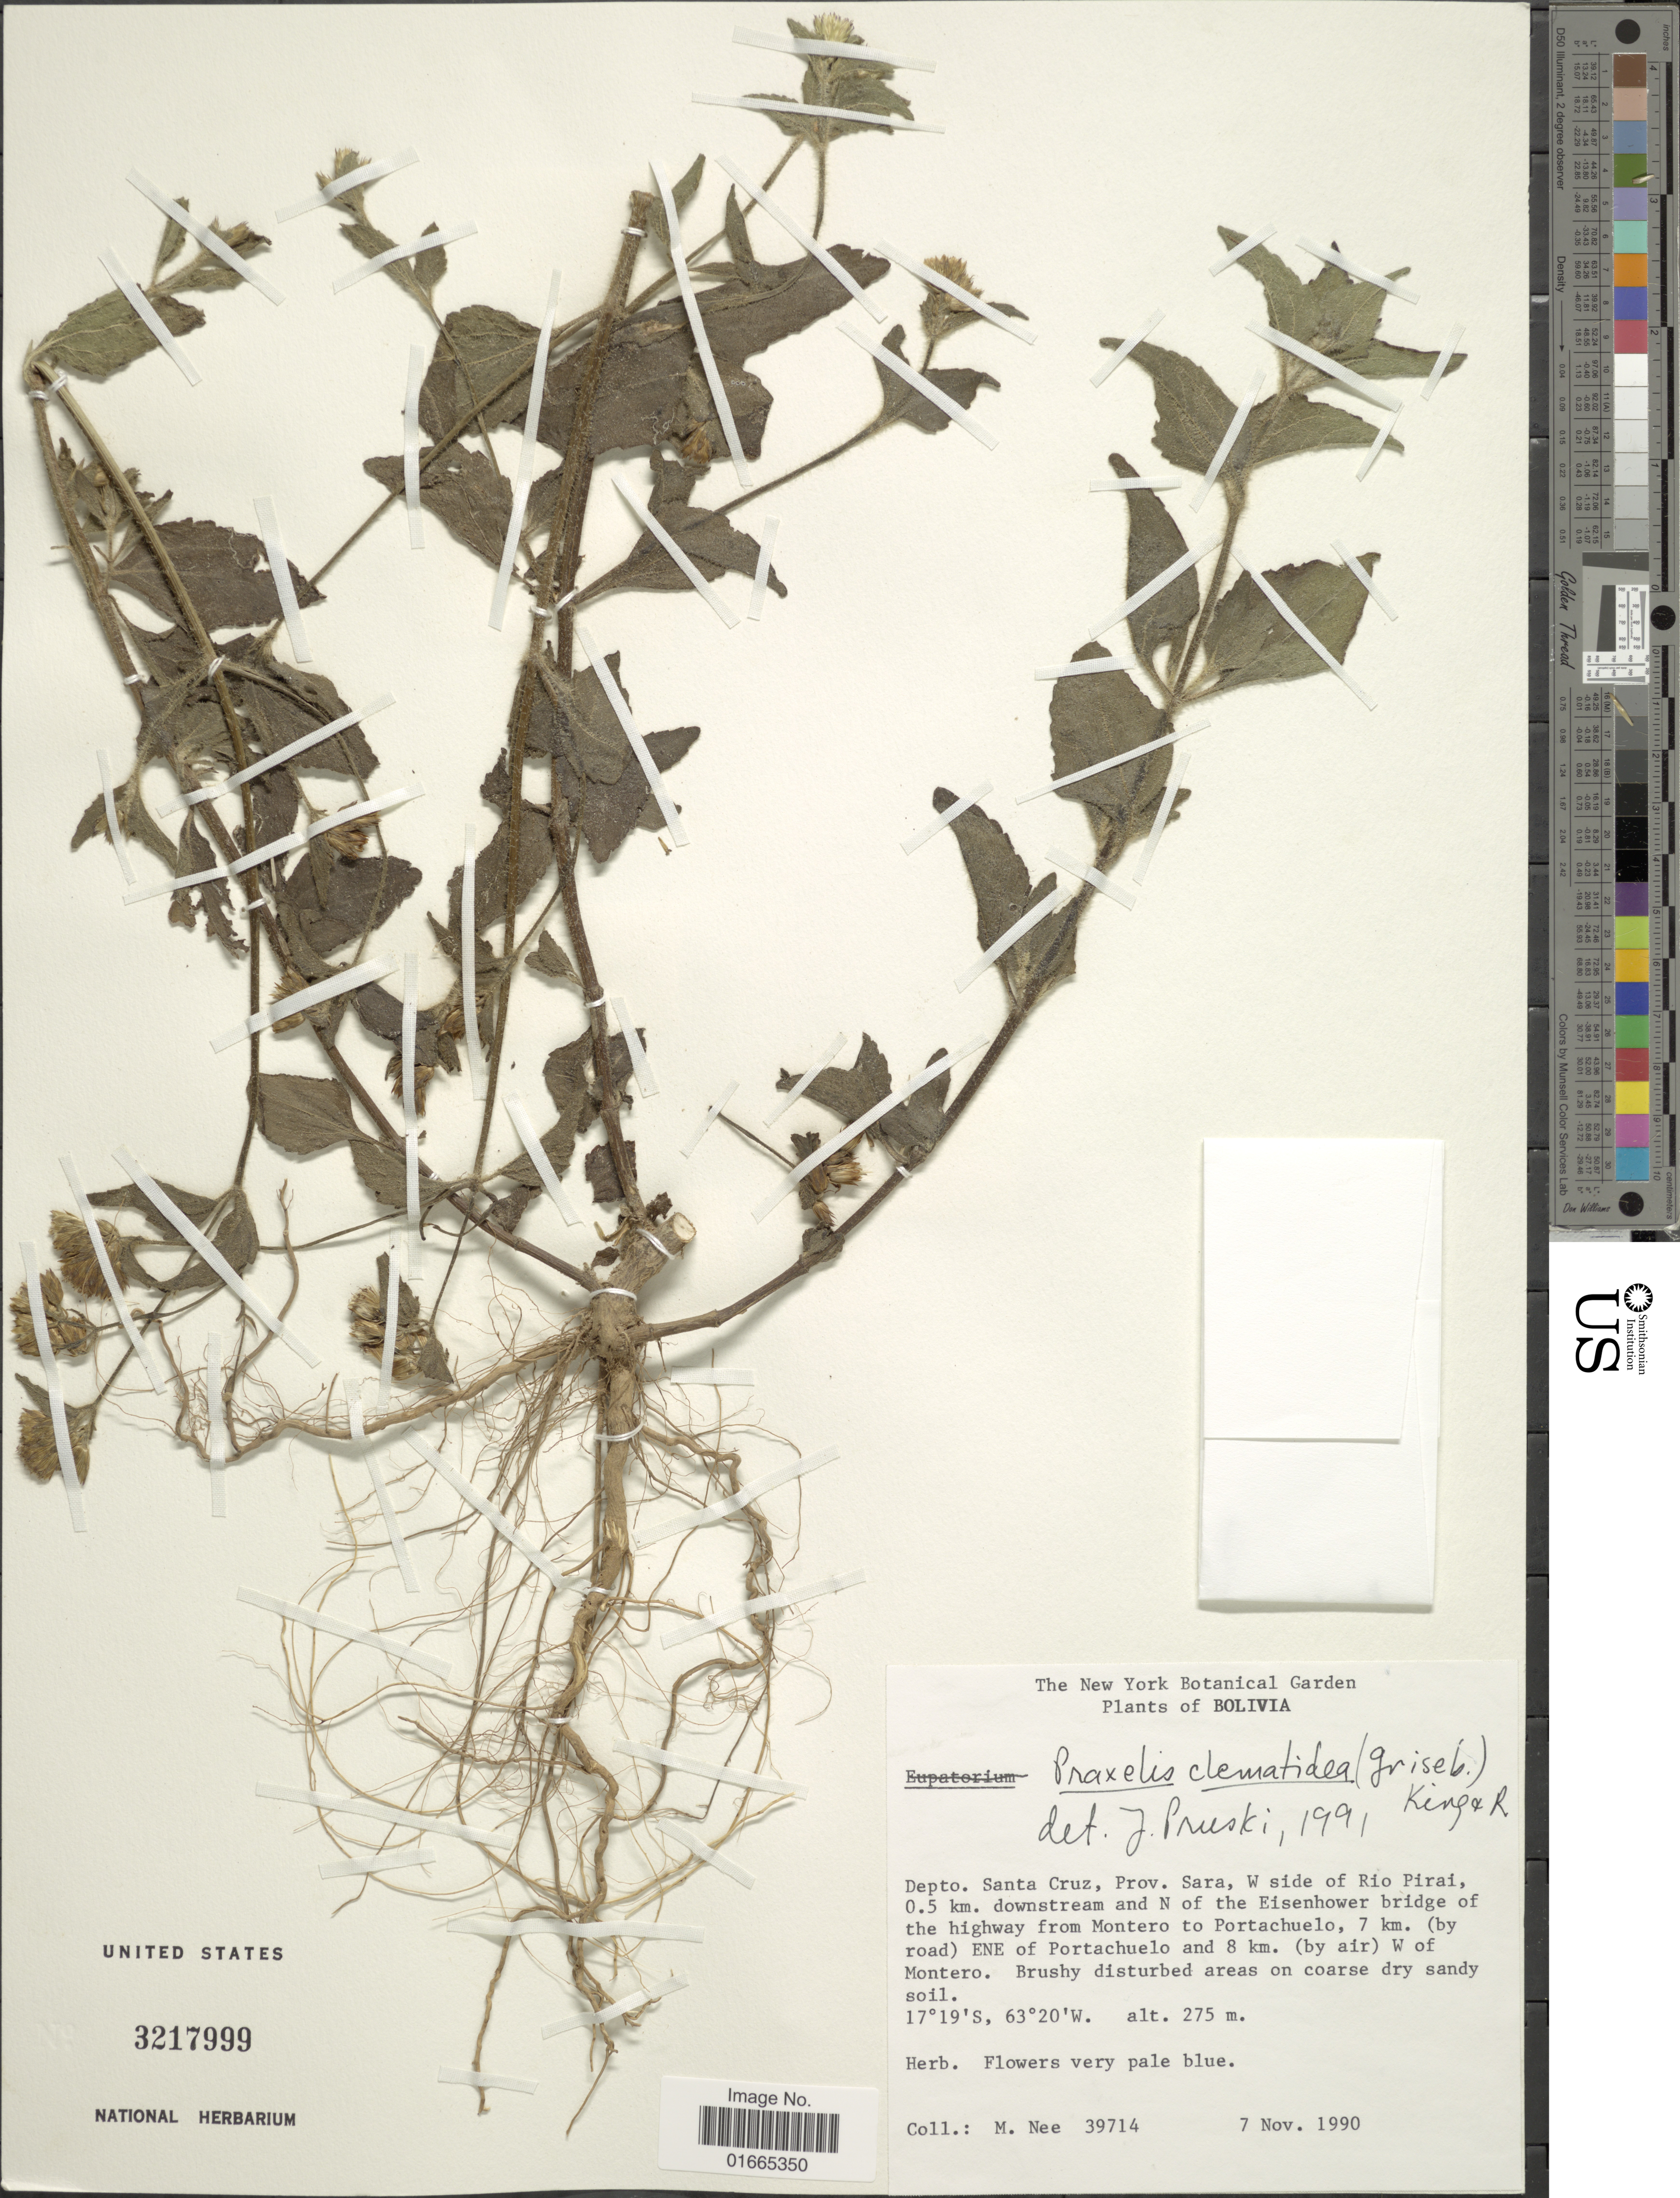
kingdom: Plantae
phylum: Tracheophyta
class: Magnoliopsida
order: Asterales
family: Asteraceae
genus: Praxelis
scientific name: Praxelis clematidea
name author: (Griseb.) R.M. King & H. Rob.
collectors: M. Nee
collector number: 39714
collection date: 1990-11-07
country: Bolivia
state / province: Santa Cruz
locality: Depto. Santa Cruz, Prov. Sara, W side of Rio Pirai, 0.5 km. downstream and N of the Eisenhower bridge of the highway from Montero to Portachuelo, 7 km. (by road) ENE of Portachuelo and 8 km. (by air) W of Montero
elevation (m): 275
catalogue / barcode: US 3217999